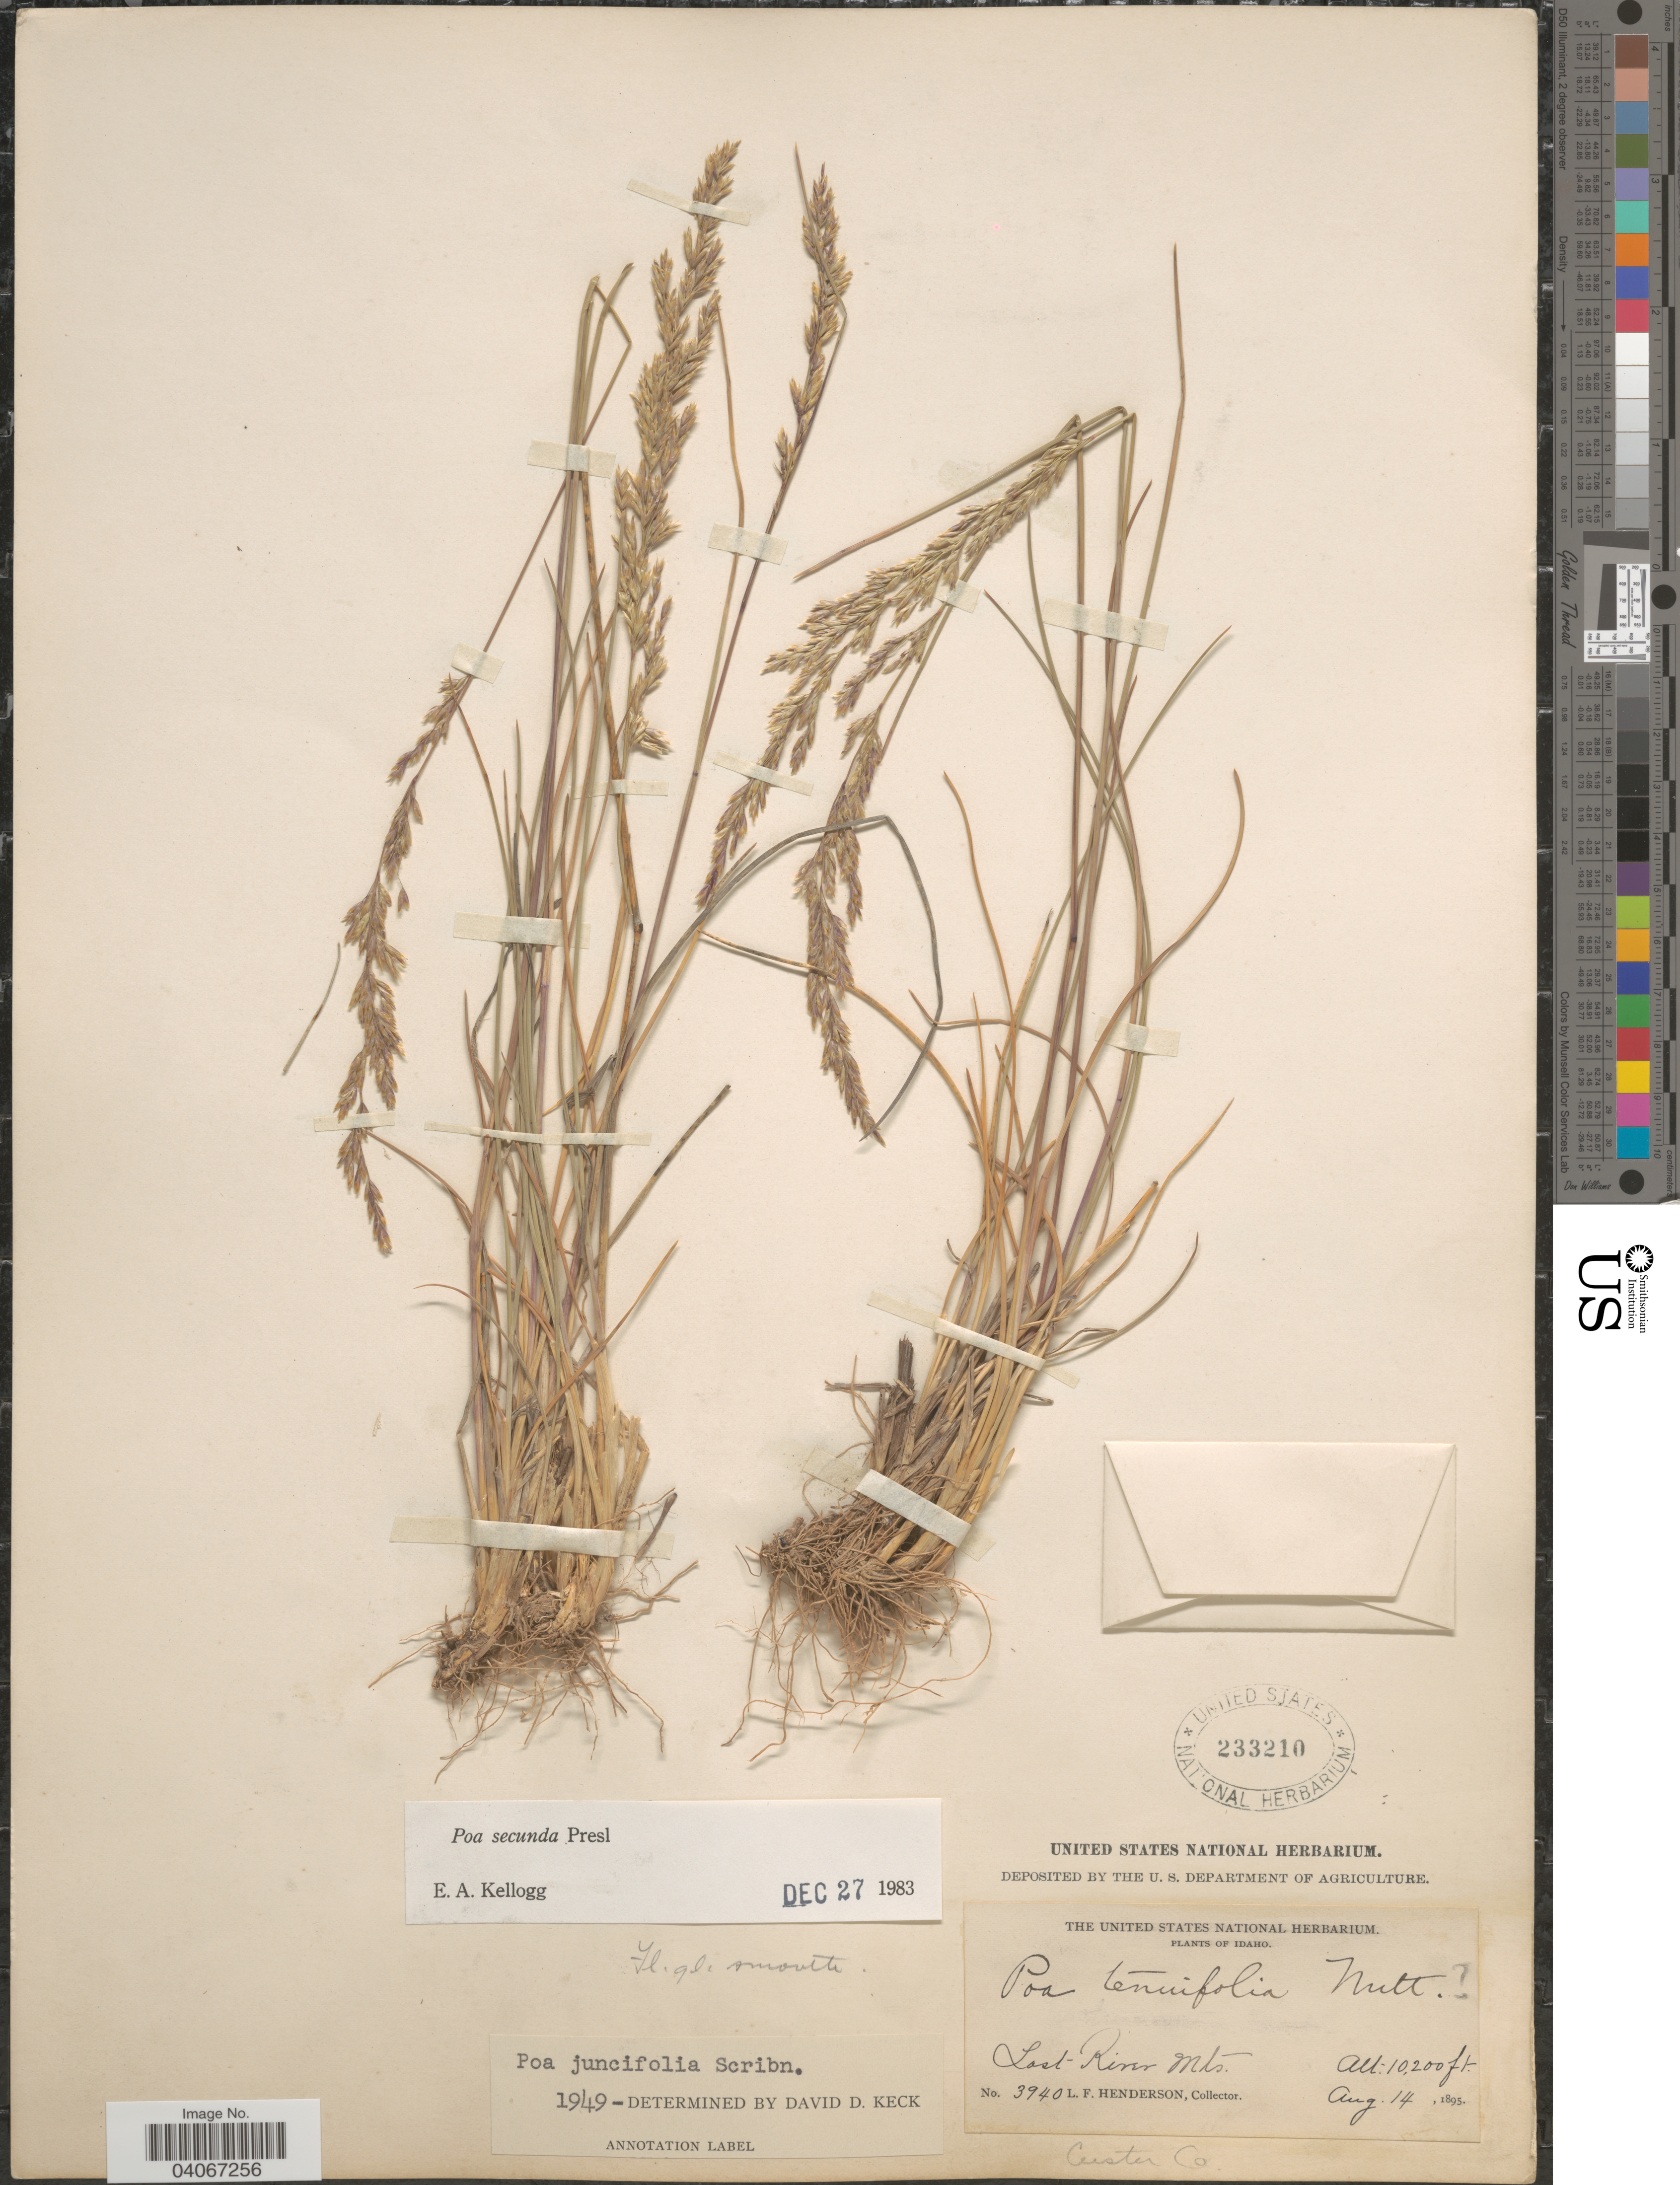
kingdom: Plantae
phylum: Tracheophyta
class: Liliopsida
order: Poales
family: Poaceae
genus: Poa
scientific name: Poa secunda subsp. secunda var. secunda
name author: J. Presl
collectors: L. Henderson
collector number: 3940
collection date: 1895-08-14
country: United States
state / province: Idaho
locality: Lost River Mts. Custer Co.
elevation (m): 3109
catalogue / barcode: US 233210